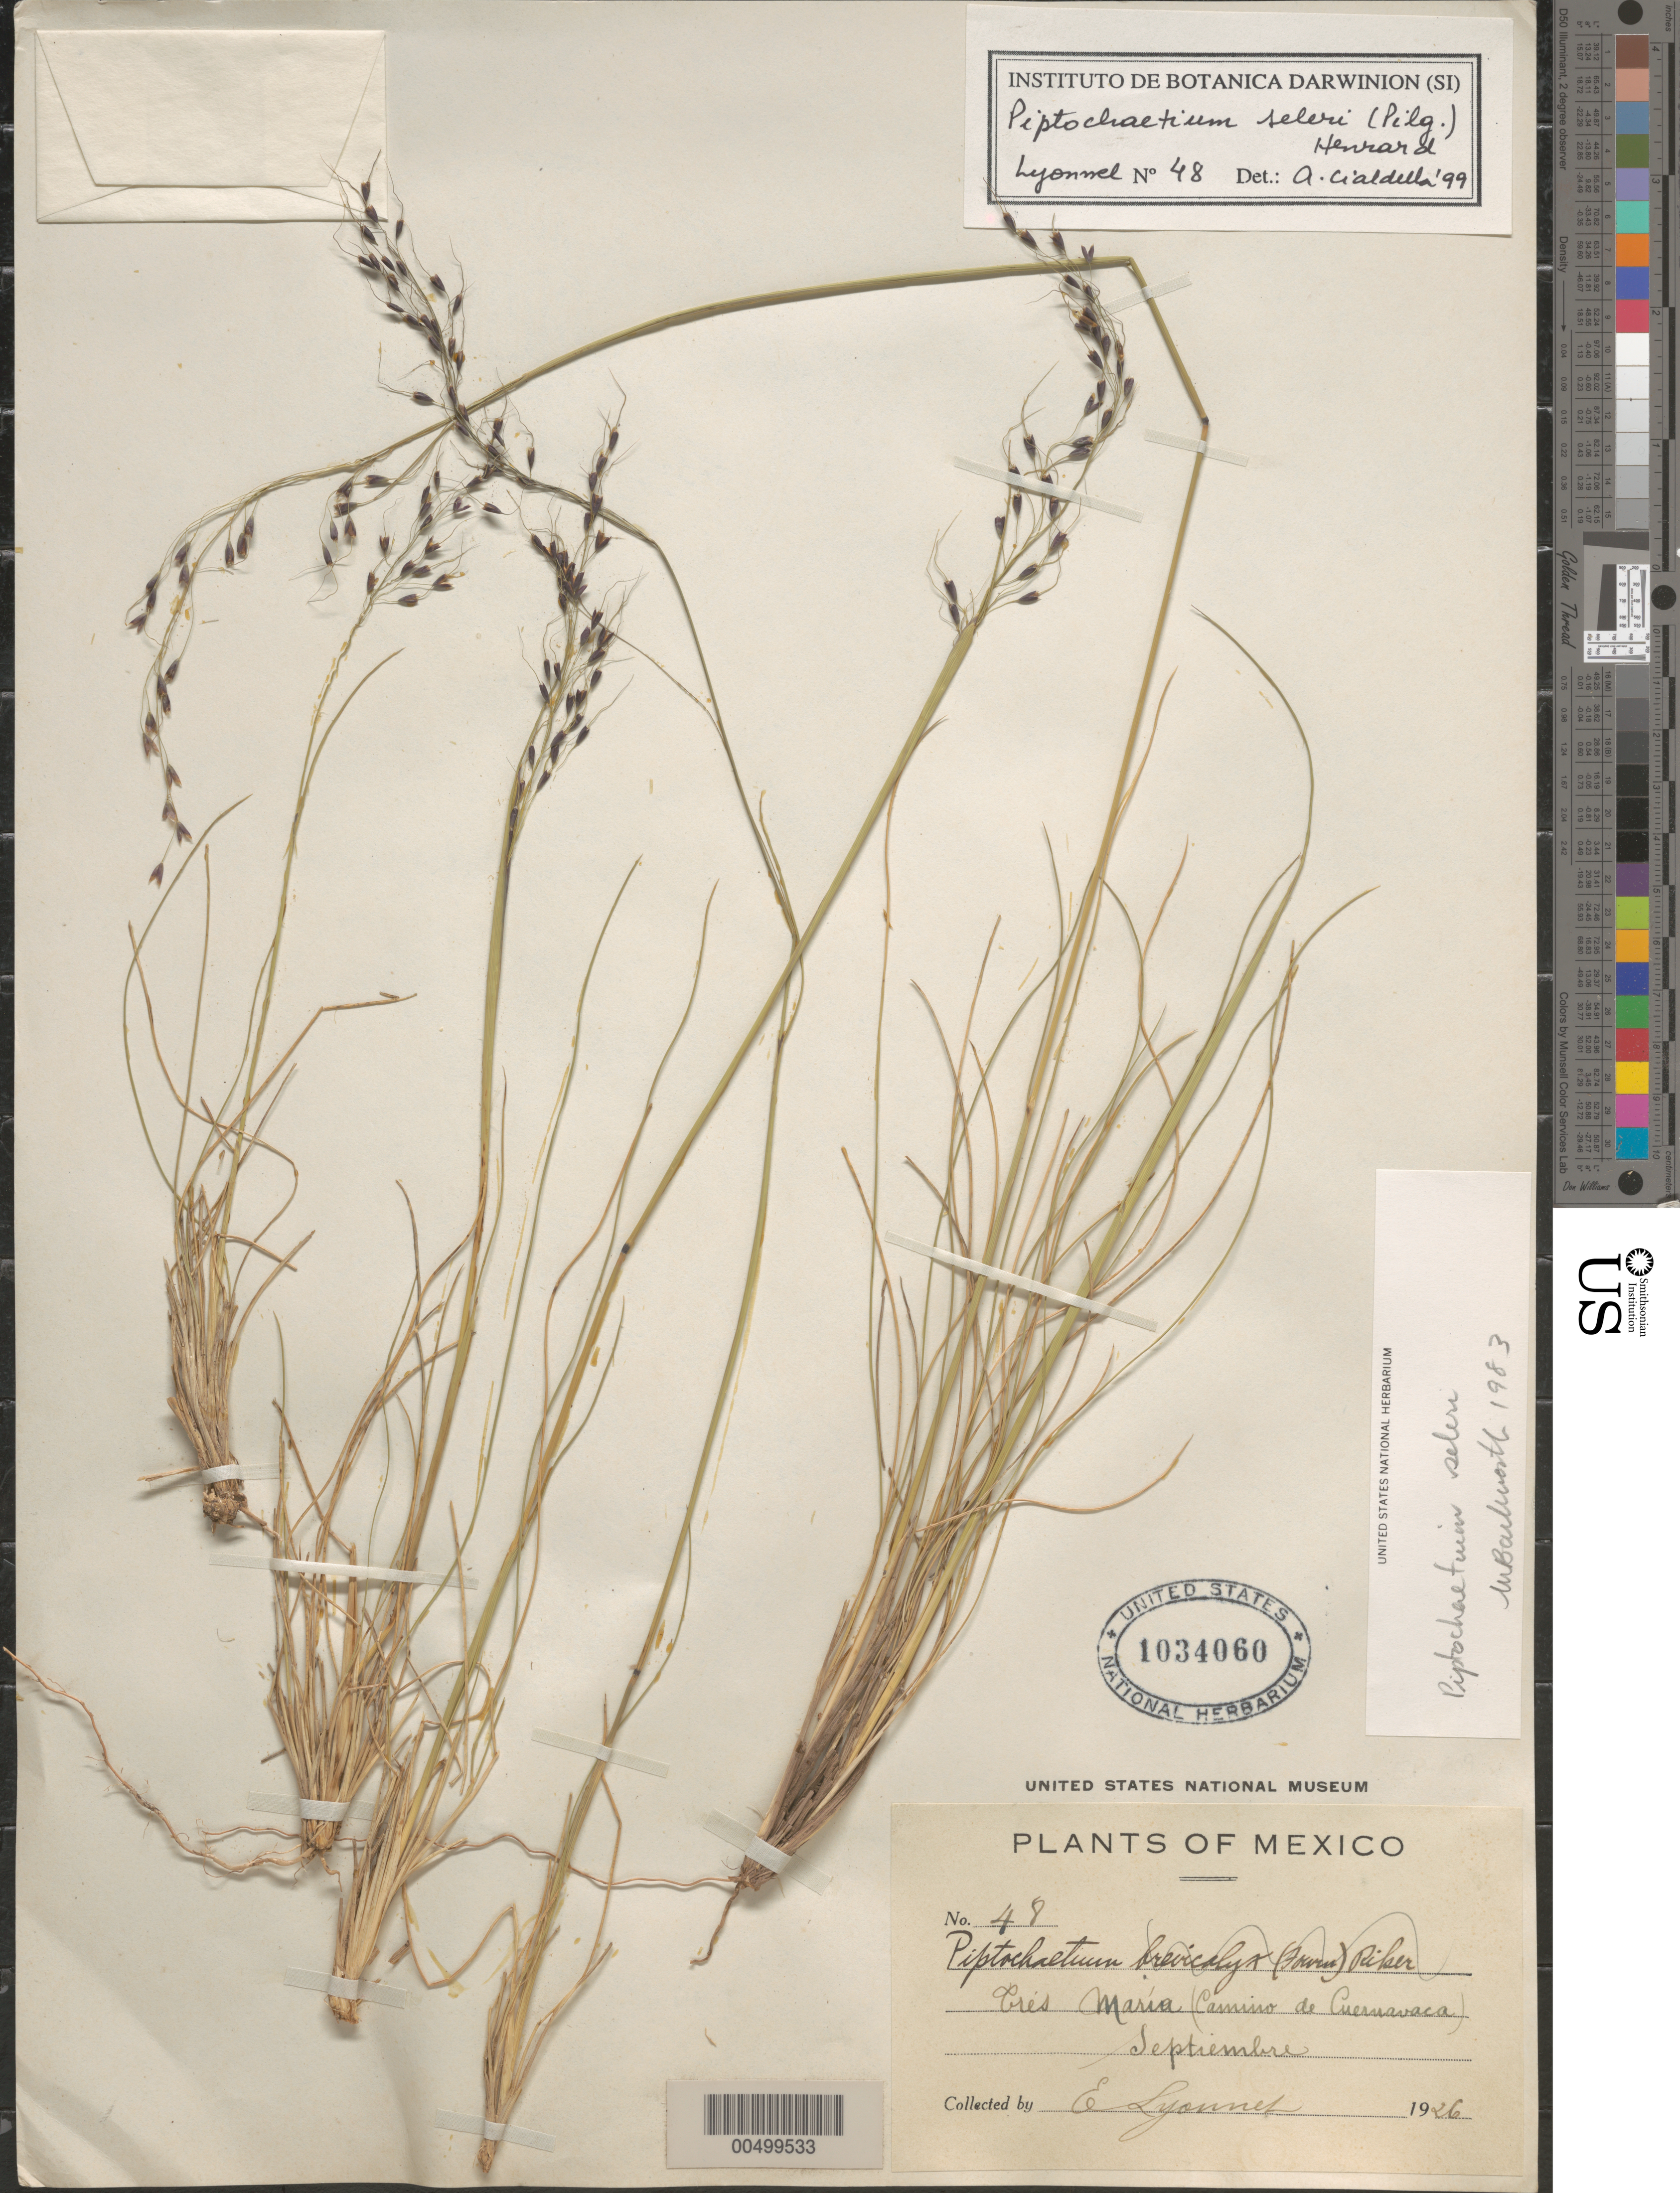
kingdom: Plantae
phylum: Tracheophyta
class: Liliopsida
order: Poales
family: Poaceae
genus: Piptochaetium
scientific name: Piptochaetium seleri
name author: (Pilg.) Henr.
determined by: Barkworth, M. E.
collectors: Bro. E. Lyonnet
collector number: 48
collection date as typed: Sep 1926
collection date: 1926-09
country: Mexico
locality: Tres Mar¡a (Camino de Cuernavaca)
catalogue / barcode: US 1034060